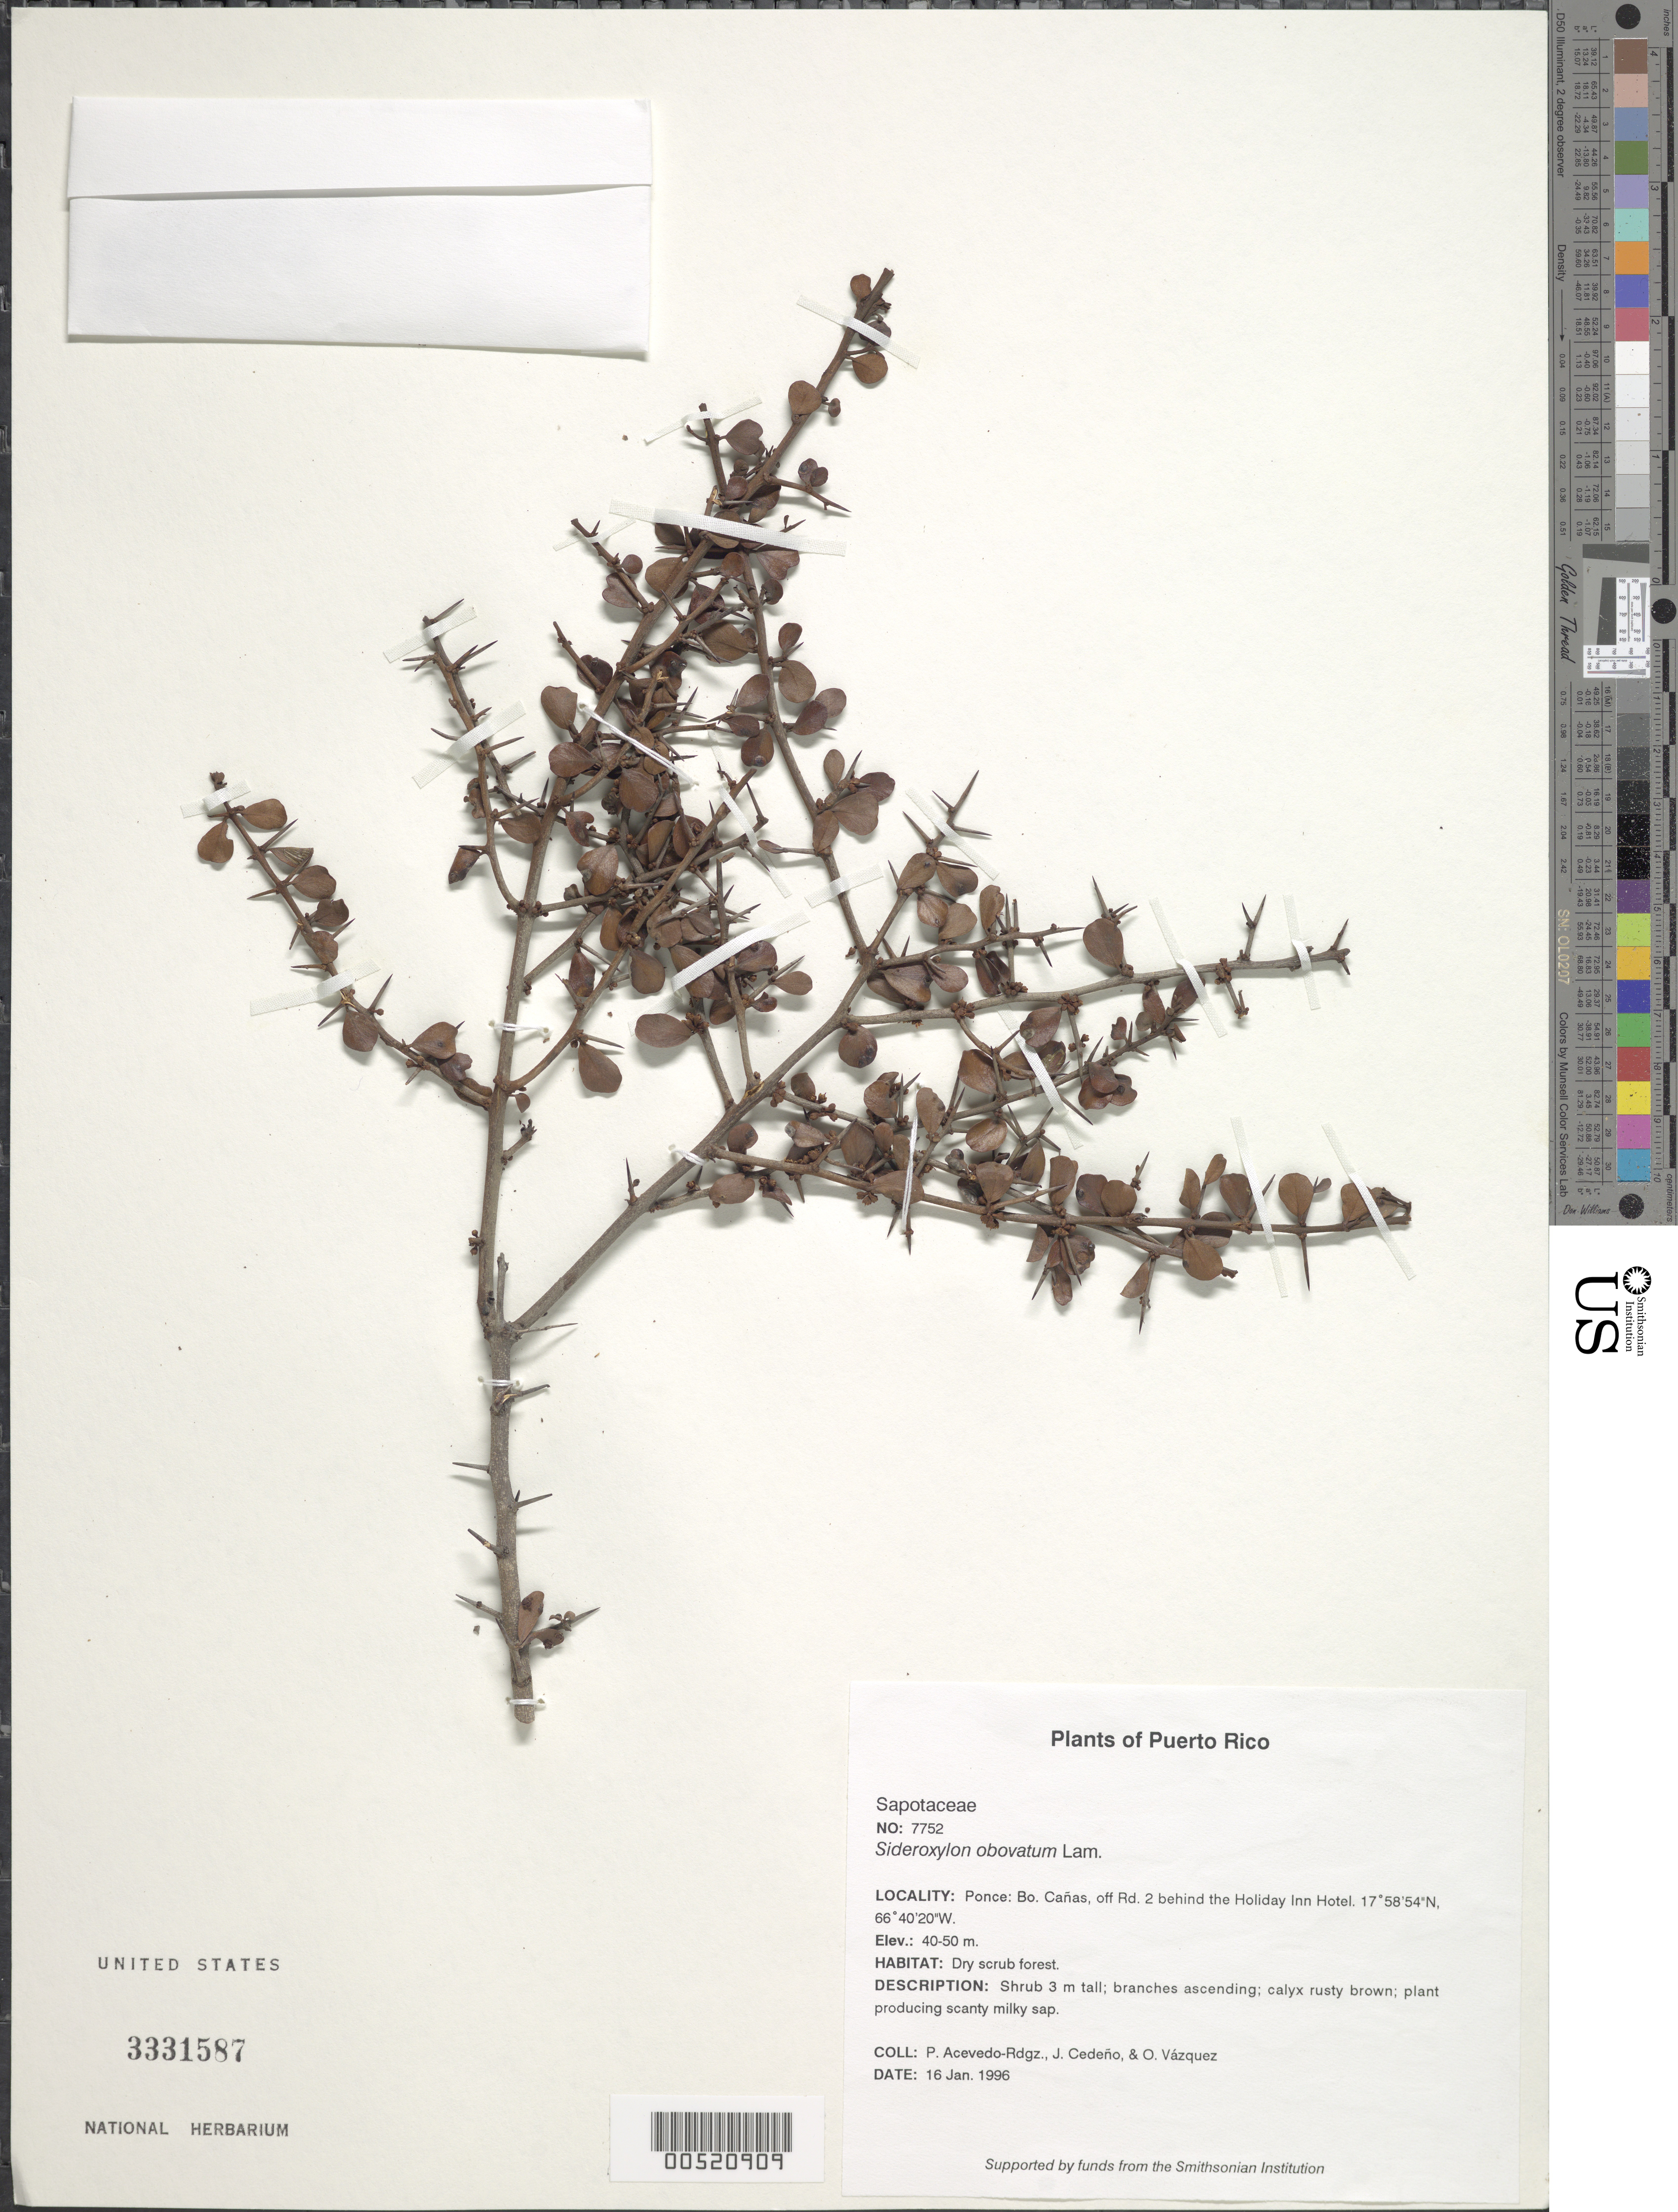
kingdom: Plantae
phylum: Tracheophyta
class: Magnoliopsida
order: Ericales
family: Sapotaceae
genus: Sideroxylon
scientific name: Sideroxylon obovatum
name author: Lam.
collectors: P. Acevedo-Rodr. & J. A. Cedeño M.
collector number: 7752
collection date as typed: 16 Jan 1996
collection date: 1996-01-16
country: Puerto Rico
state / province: Ponce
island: Puerto Rico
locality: Ponce: Bo. Cañas, off Rd. 2 behind the Holiday Inn Hotel.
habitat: Dry scrub forest.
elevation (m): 40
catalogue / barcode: US 3331587